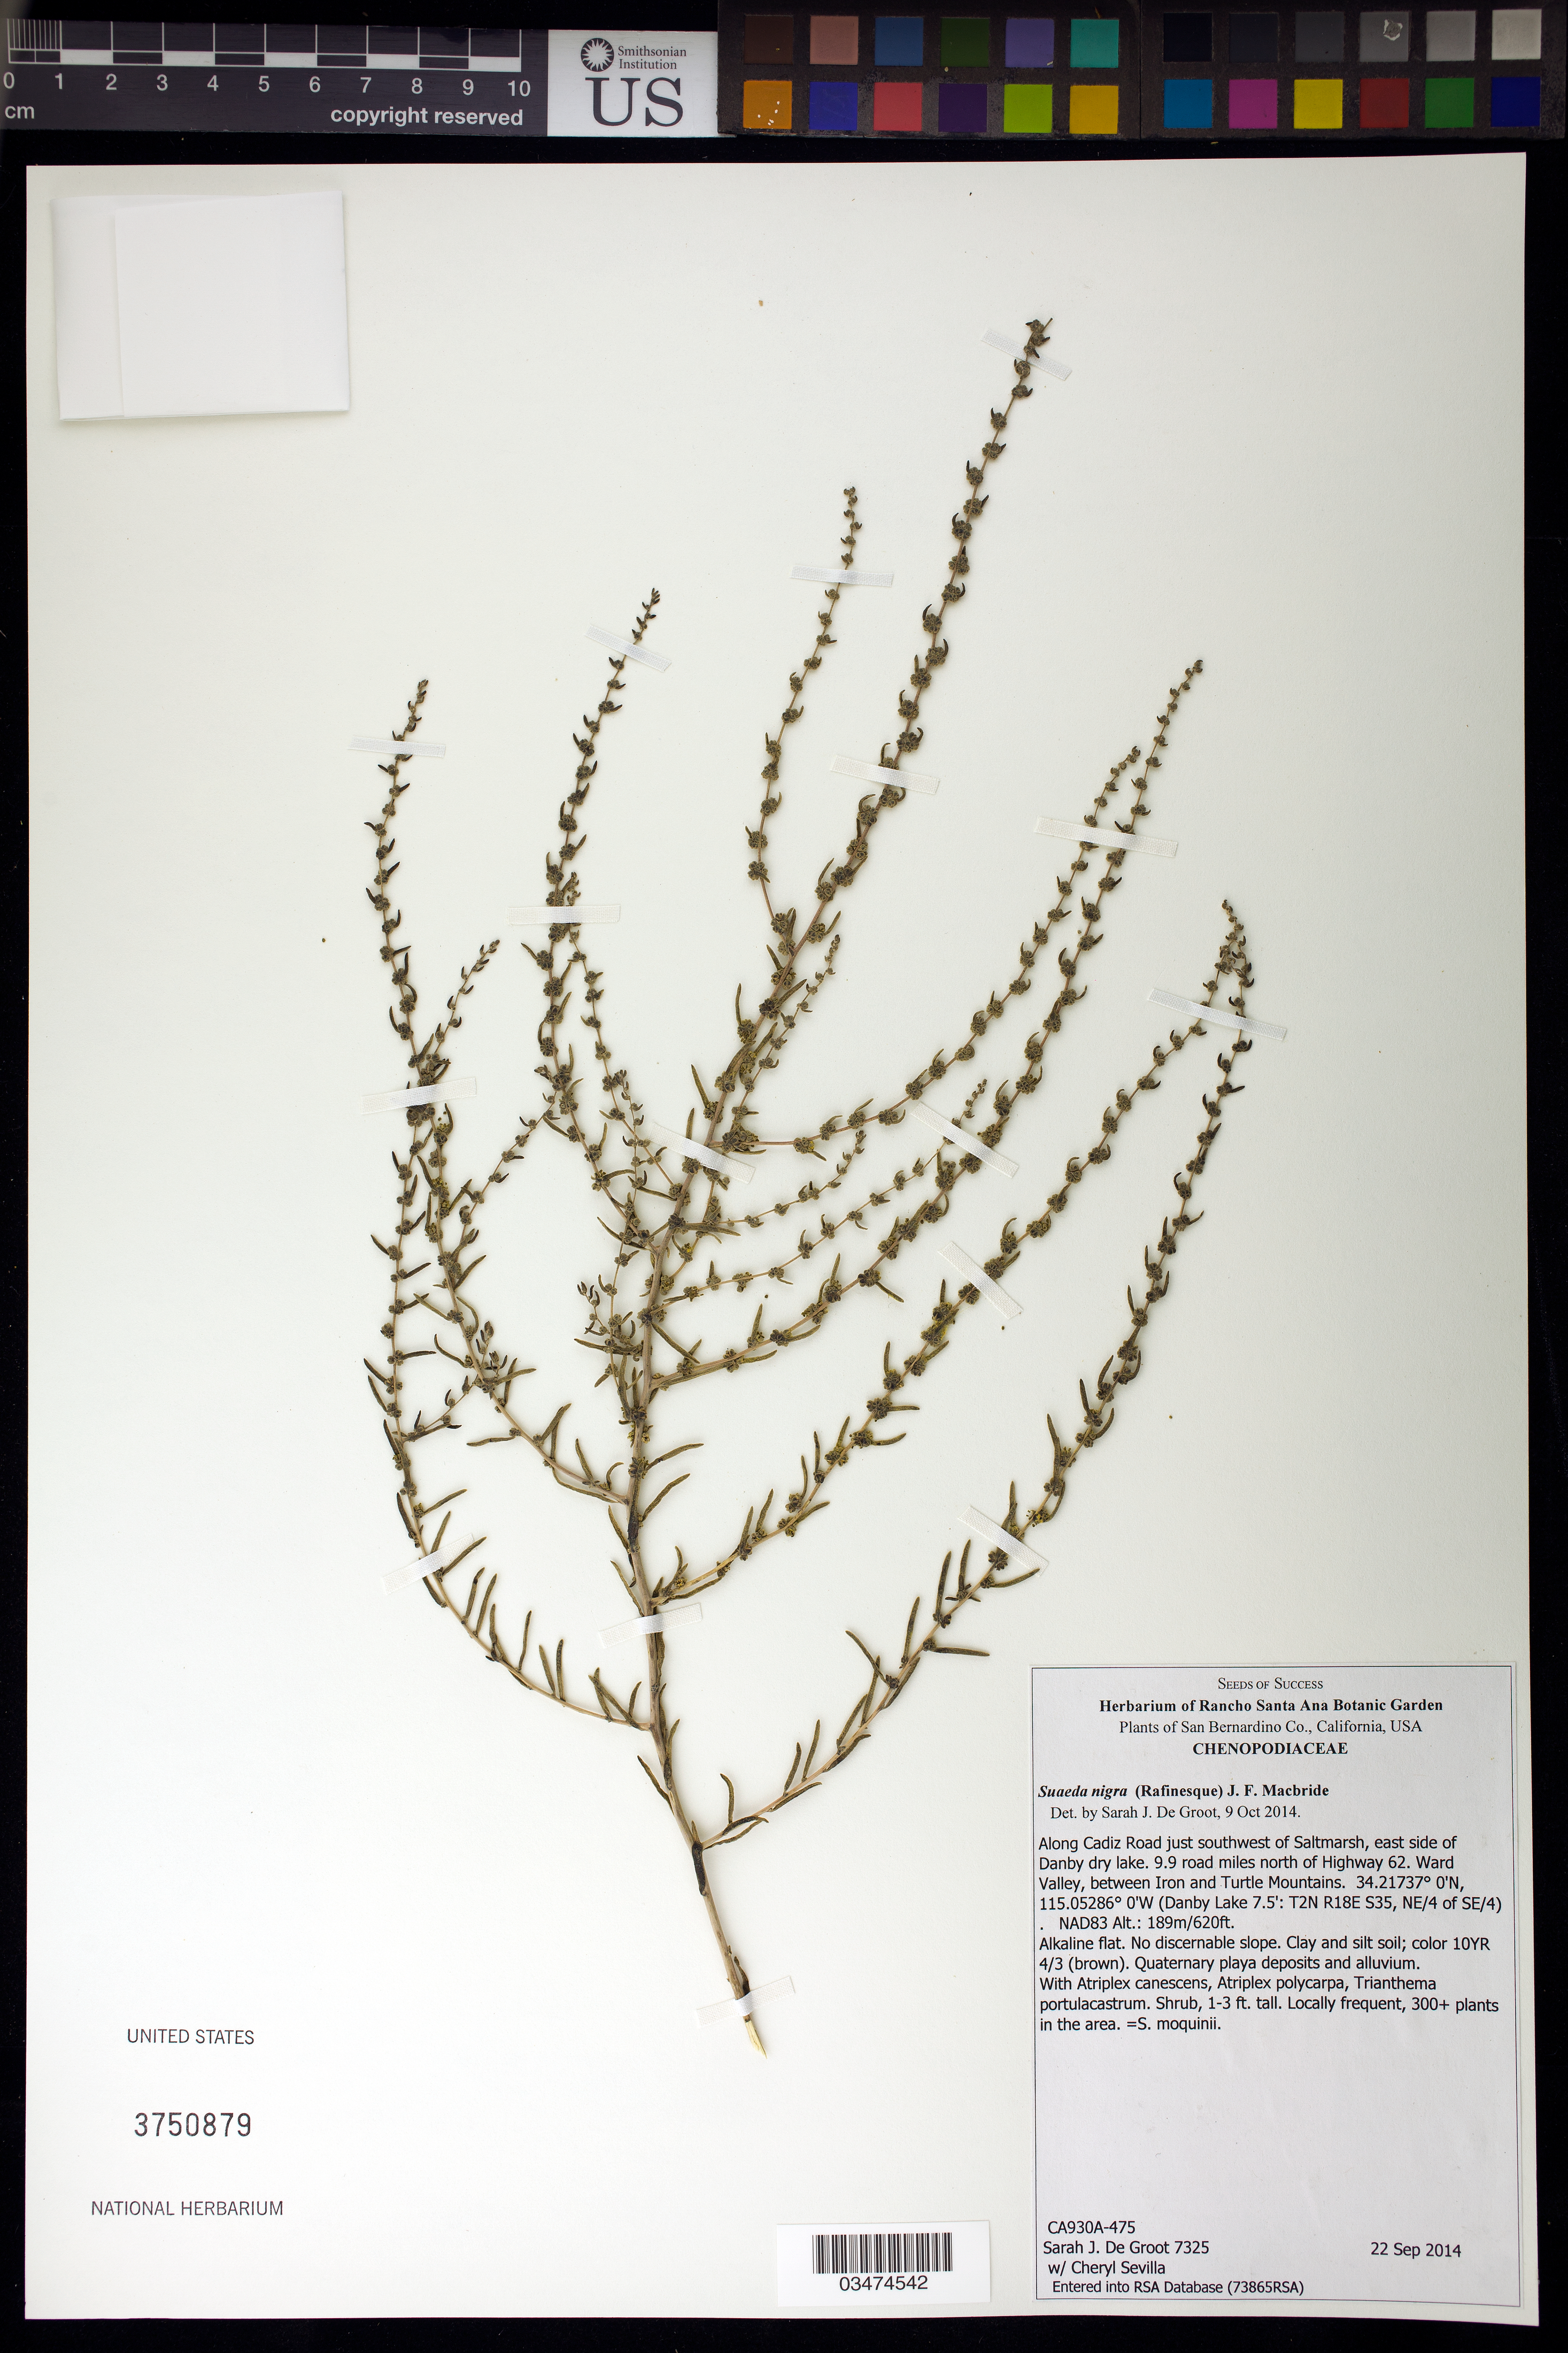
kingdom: Plantae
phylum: Tracheophyta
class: Magnoliopsida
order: Caryophyllales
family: Amaranthaceae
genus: Suaeda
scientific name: Suaeda nigra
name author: (Raf.) J.F. Macbr.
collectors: S. De Groot & C. Sevilla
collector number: CA930A-475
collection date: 2014-09-22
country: United States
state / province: California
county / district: San Bernardino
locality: Along Cadiz Rd. just SW of Saltmarsh, east side of Danby dry lake. Ward Valley, between Iron and Turtle Mnts.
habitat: Clay and silt soil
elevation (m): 189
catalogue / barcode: US 3750879